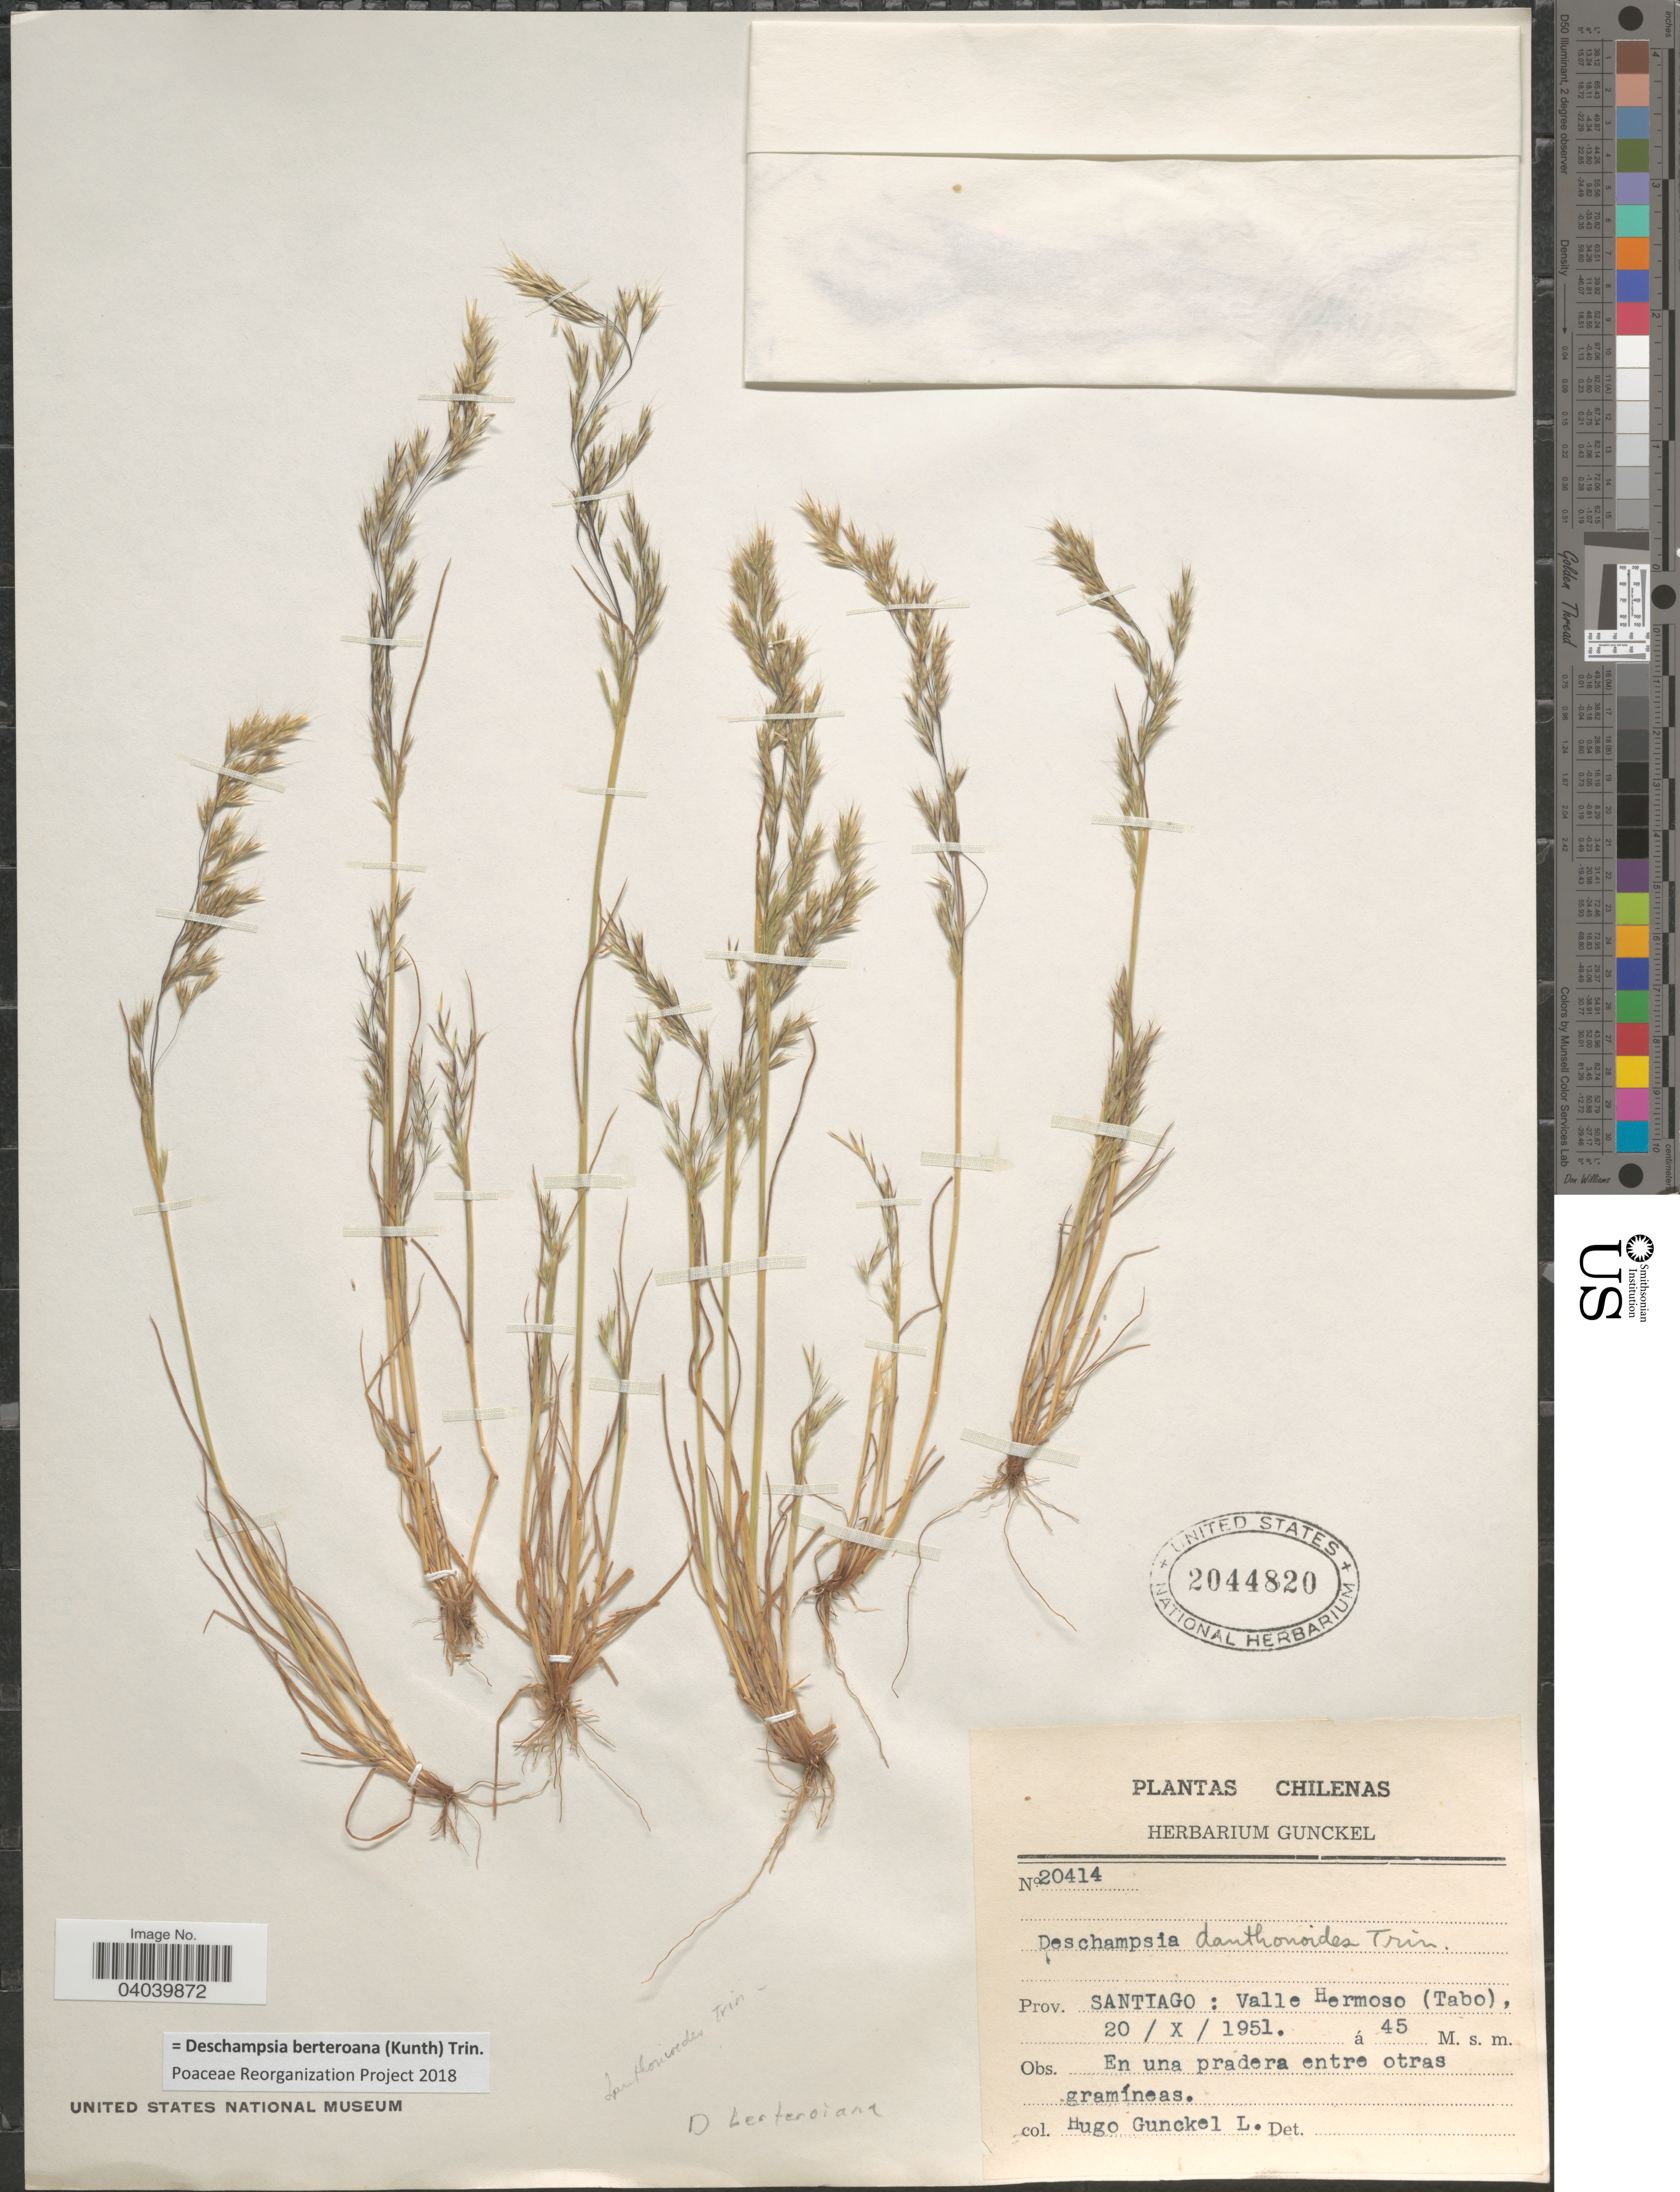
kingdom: Plantae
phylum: Tracheophyta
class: Liliopsida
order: Poales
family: Poaceae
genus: Deschampsia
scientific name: Deschampsia berteroana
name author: (Kunth) Trin.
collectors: H. Gunckel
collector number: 20414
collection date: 1951-10-20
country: Chile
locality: Prov. Santiago: Valle Hermoso (Tabo).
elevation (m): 45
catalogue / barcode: US 2044820